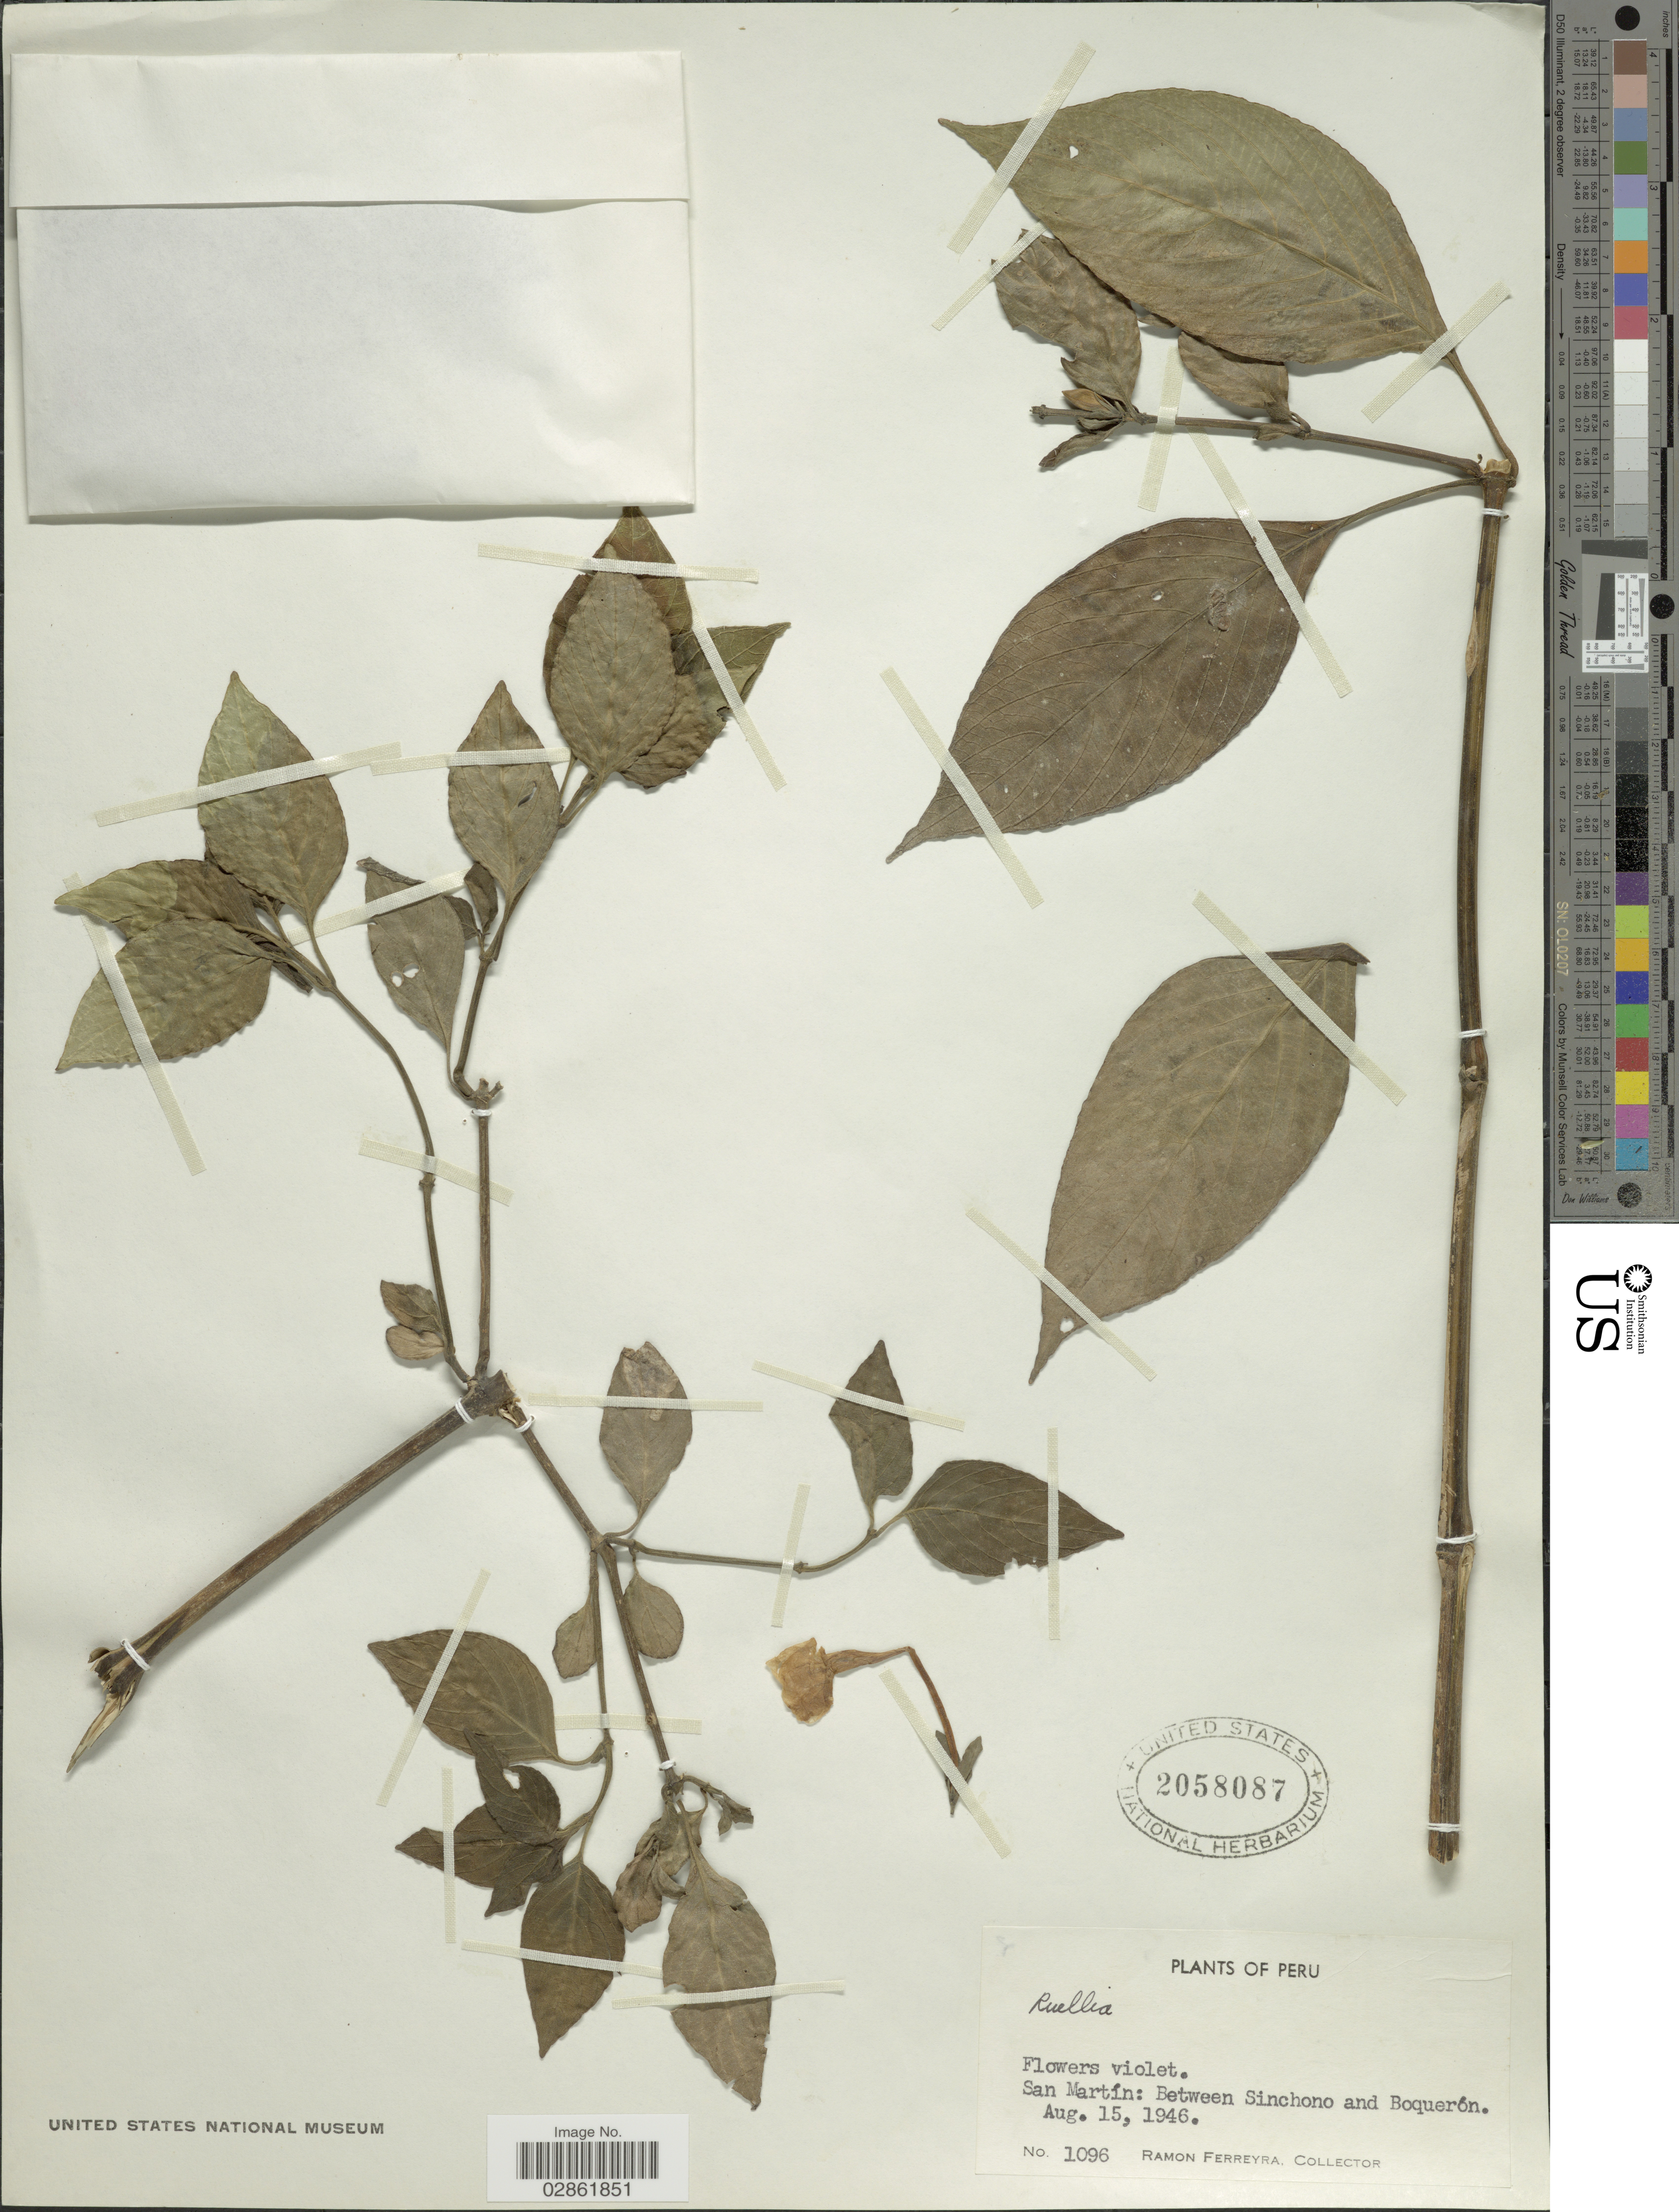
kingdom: Plantae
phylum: Tracheophyta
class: Magnoliopsida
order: Lamiales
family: Acanthaceae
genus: Ruellia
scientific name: Ruellia puri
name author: Mart. ex Nees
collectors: R. A. Ferreyra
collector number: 1096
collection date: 1946-08-15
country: Peru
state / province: San Martín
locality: San Martín: Between Sinchono and Boquerón.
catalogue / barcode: US 2058087